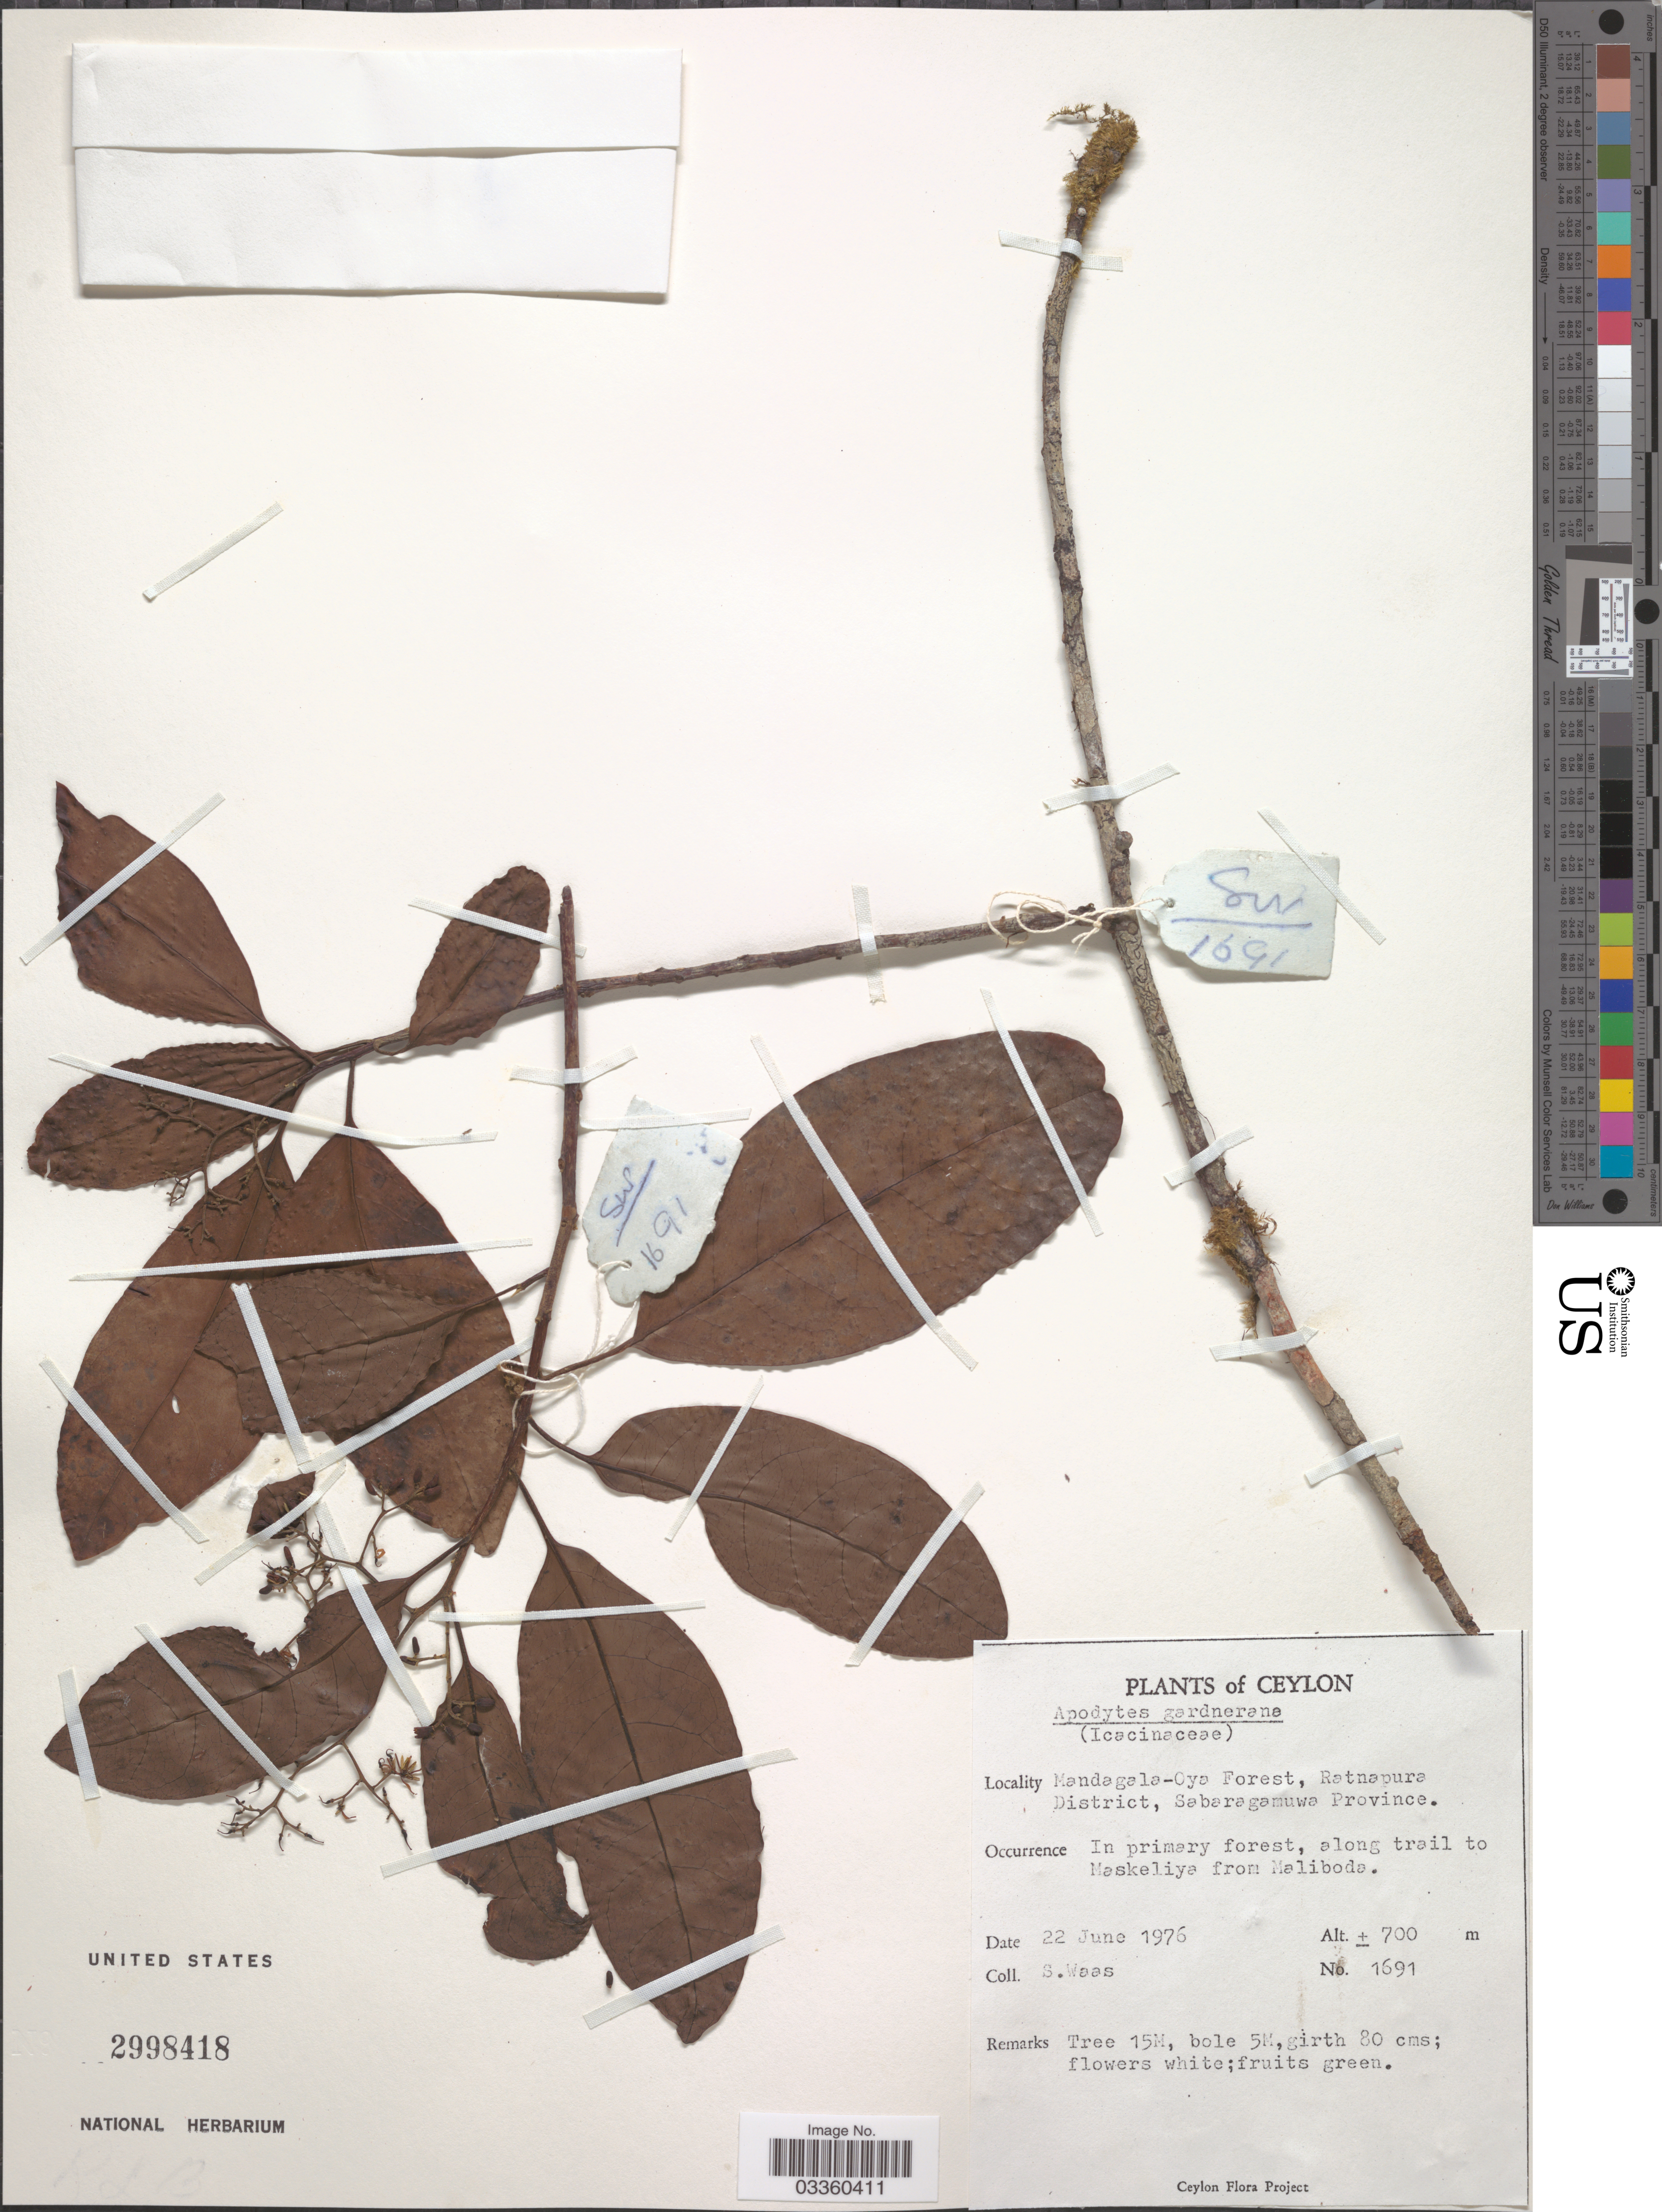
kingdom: Plantae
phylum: Tracheophyta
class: Magnoliopsida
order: Metteniusales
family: Metteniusaceae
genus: Apodytes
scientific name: Apodytes gardneriana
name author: Miers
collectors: S. Waas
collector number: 1691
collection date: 1976-06-22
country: Sri Lanka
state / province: Sabaragamuwa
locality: Ceylon. Mandagala-Oya forest, Ratnapura District. In primary forest, along trail to Maskeliya from Maliboda.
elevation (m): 700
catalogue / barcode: US 2998418